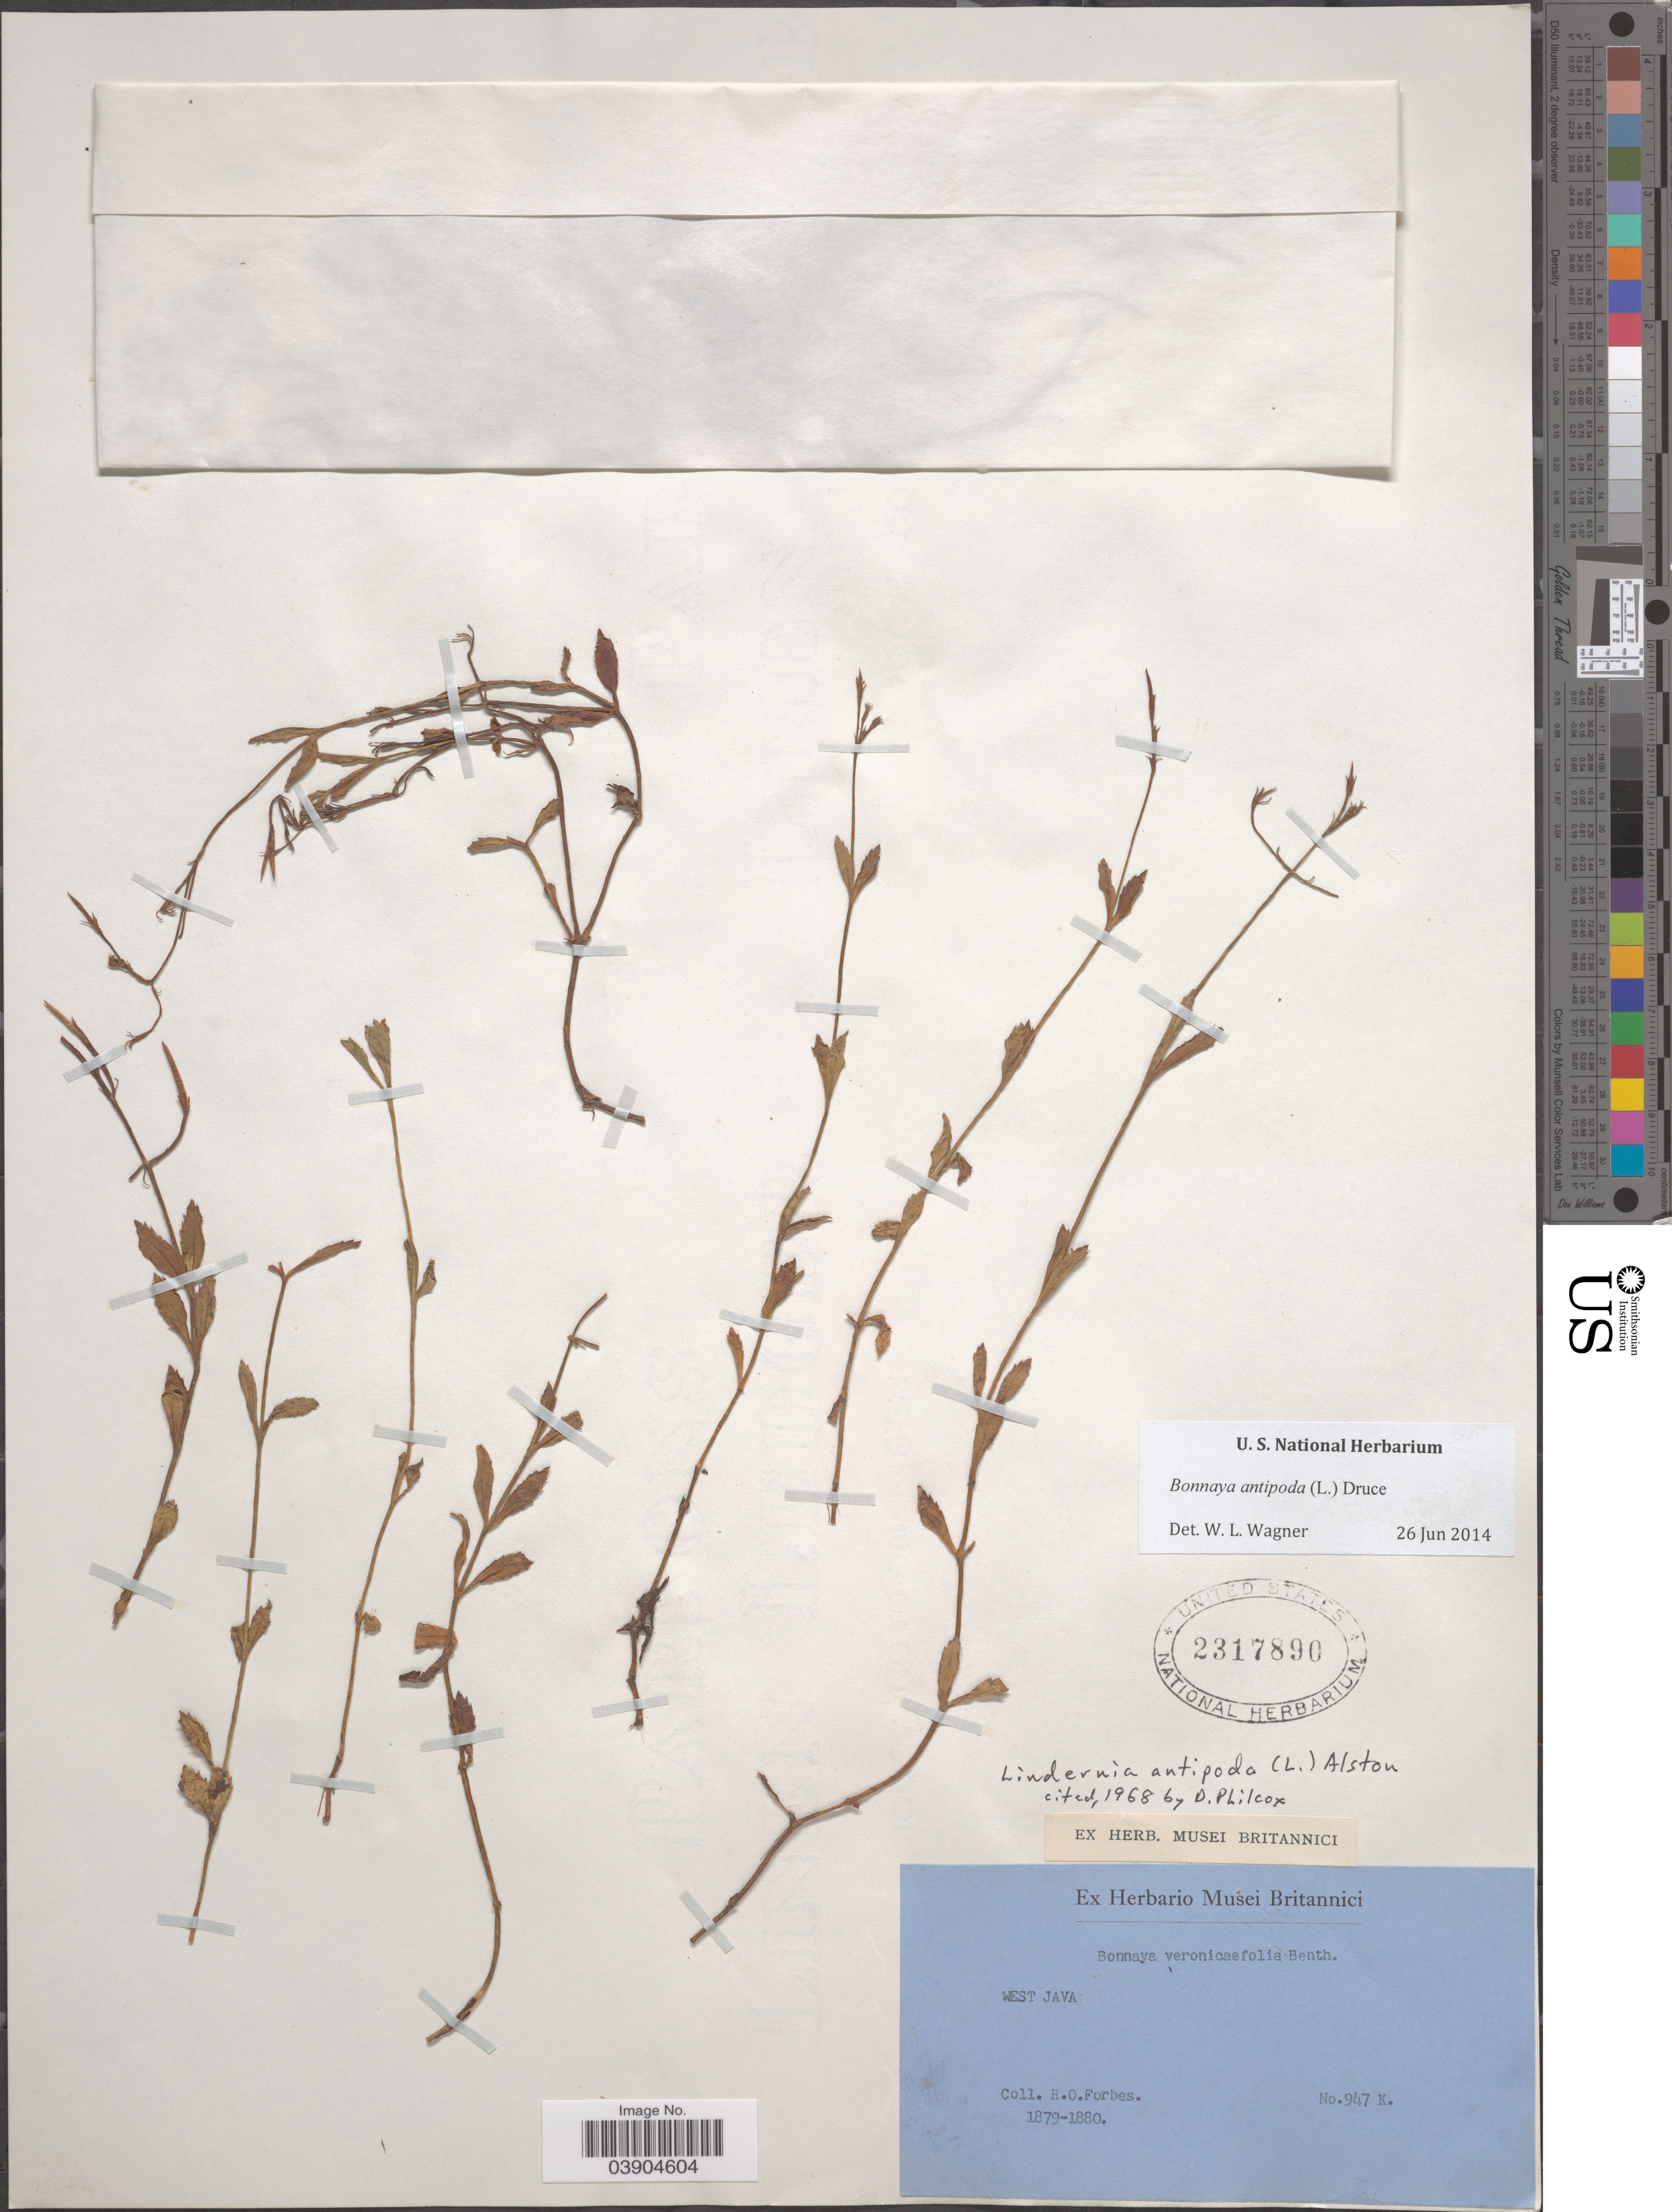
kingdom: Plantae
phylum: Tracheophyta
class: Magnoliopsida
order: Lamiales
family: Linderniaceae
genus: Lindernia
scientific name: Lindernia antipoda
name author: (L.) Alston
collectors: H. O. Forbes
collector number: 947K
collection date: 1879/1880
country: Indonesia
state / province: Java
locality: West Java.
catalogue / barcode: US 2317890